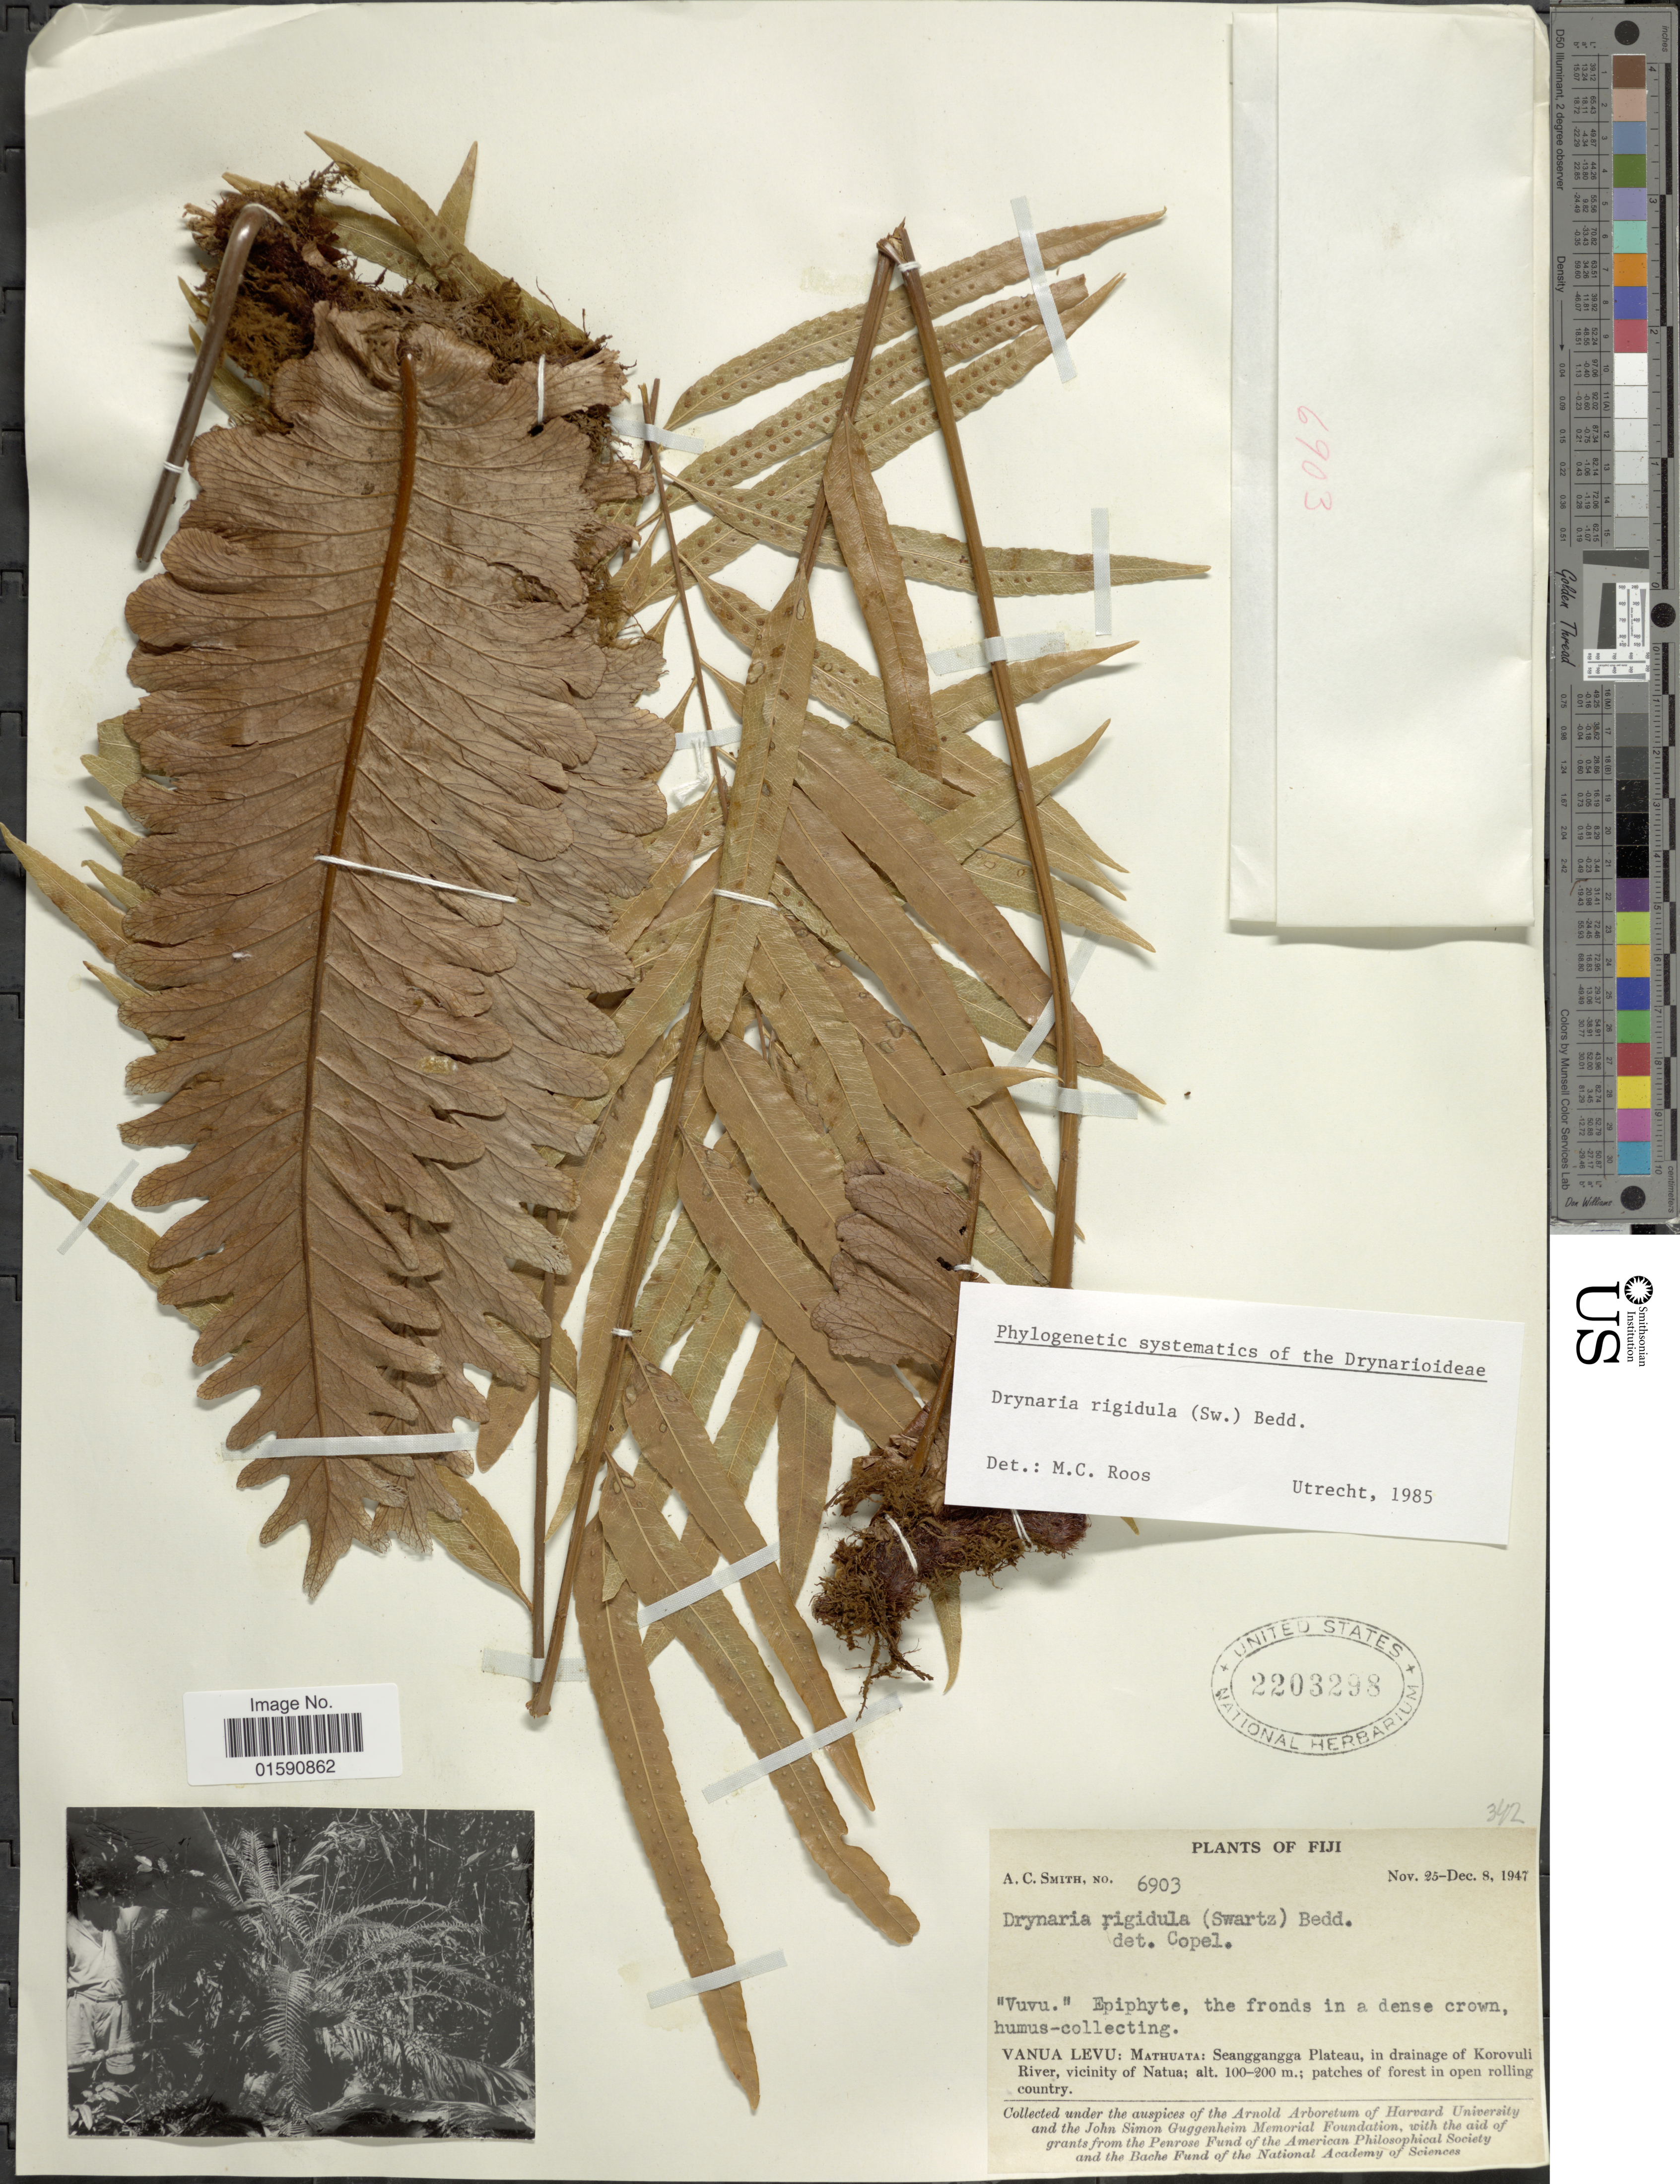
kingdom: Plantae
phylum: Tracheophyta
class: Polypodiopsida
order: Polypodiales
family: Polypodiaceae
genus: Drynaria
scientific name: Drynaria rigidula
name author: (Sw.) Bedd.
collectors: A. C. Smith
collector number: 6903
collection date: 1947-11-25/1947-12-08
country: Fiji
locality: Vanau Levu: Mathuata: Seanggangga Plateau, in drainage of Korovuli River, vicinity of Natua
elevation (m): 100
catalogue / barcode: US 2203298